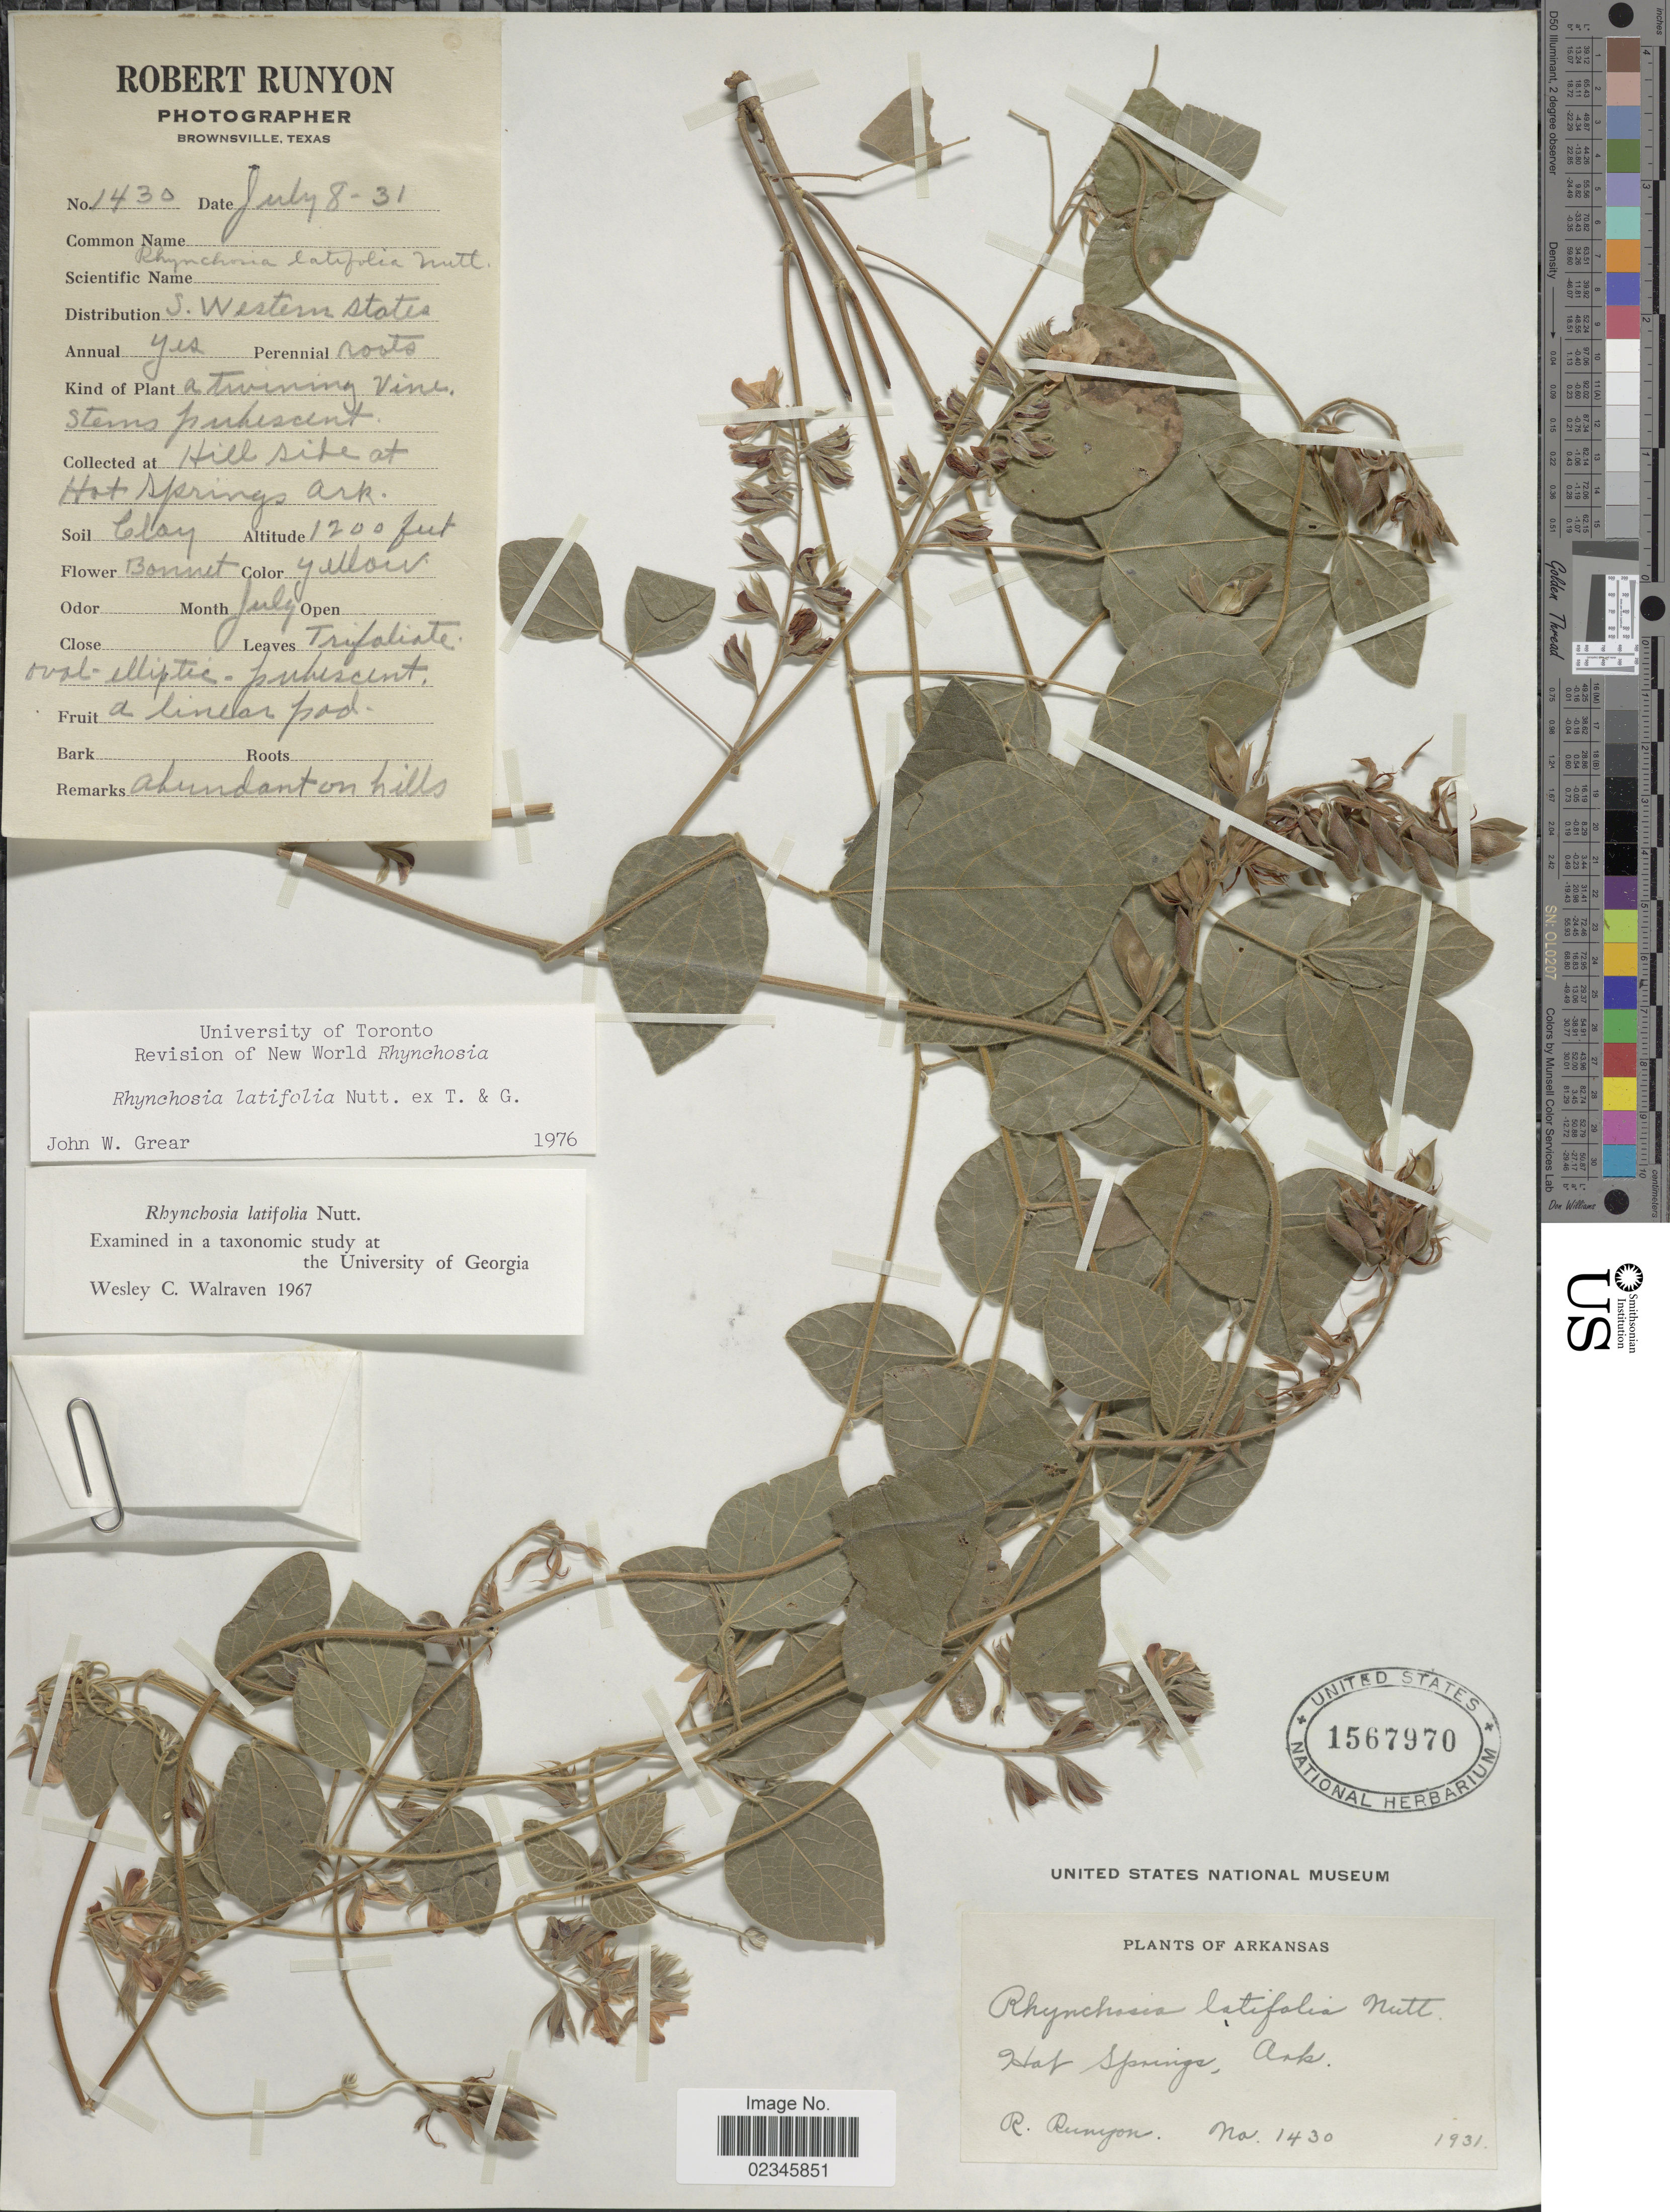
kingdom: Plantae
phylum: Tracheophyta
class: Magnoliopsida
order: Fabales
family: Fabaceae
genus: Rhynchosia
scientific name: Rhynchosia latifolia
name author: Nutt. ex Torr. & A. Gray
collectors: R. Runyon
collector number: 1430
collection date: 1931-07-08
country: United States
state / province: Arkansas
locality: S. Western States, Hill side at Hot Springs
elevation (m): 366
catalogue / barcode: US 1567970